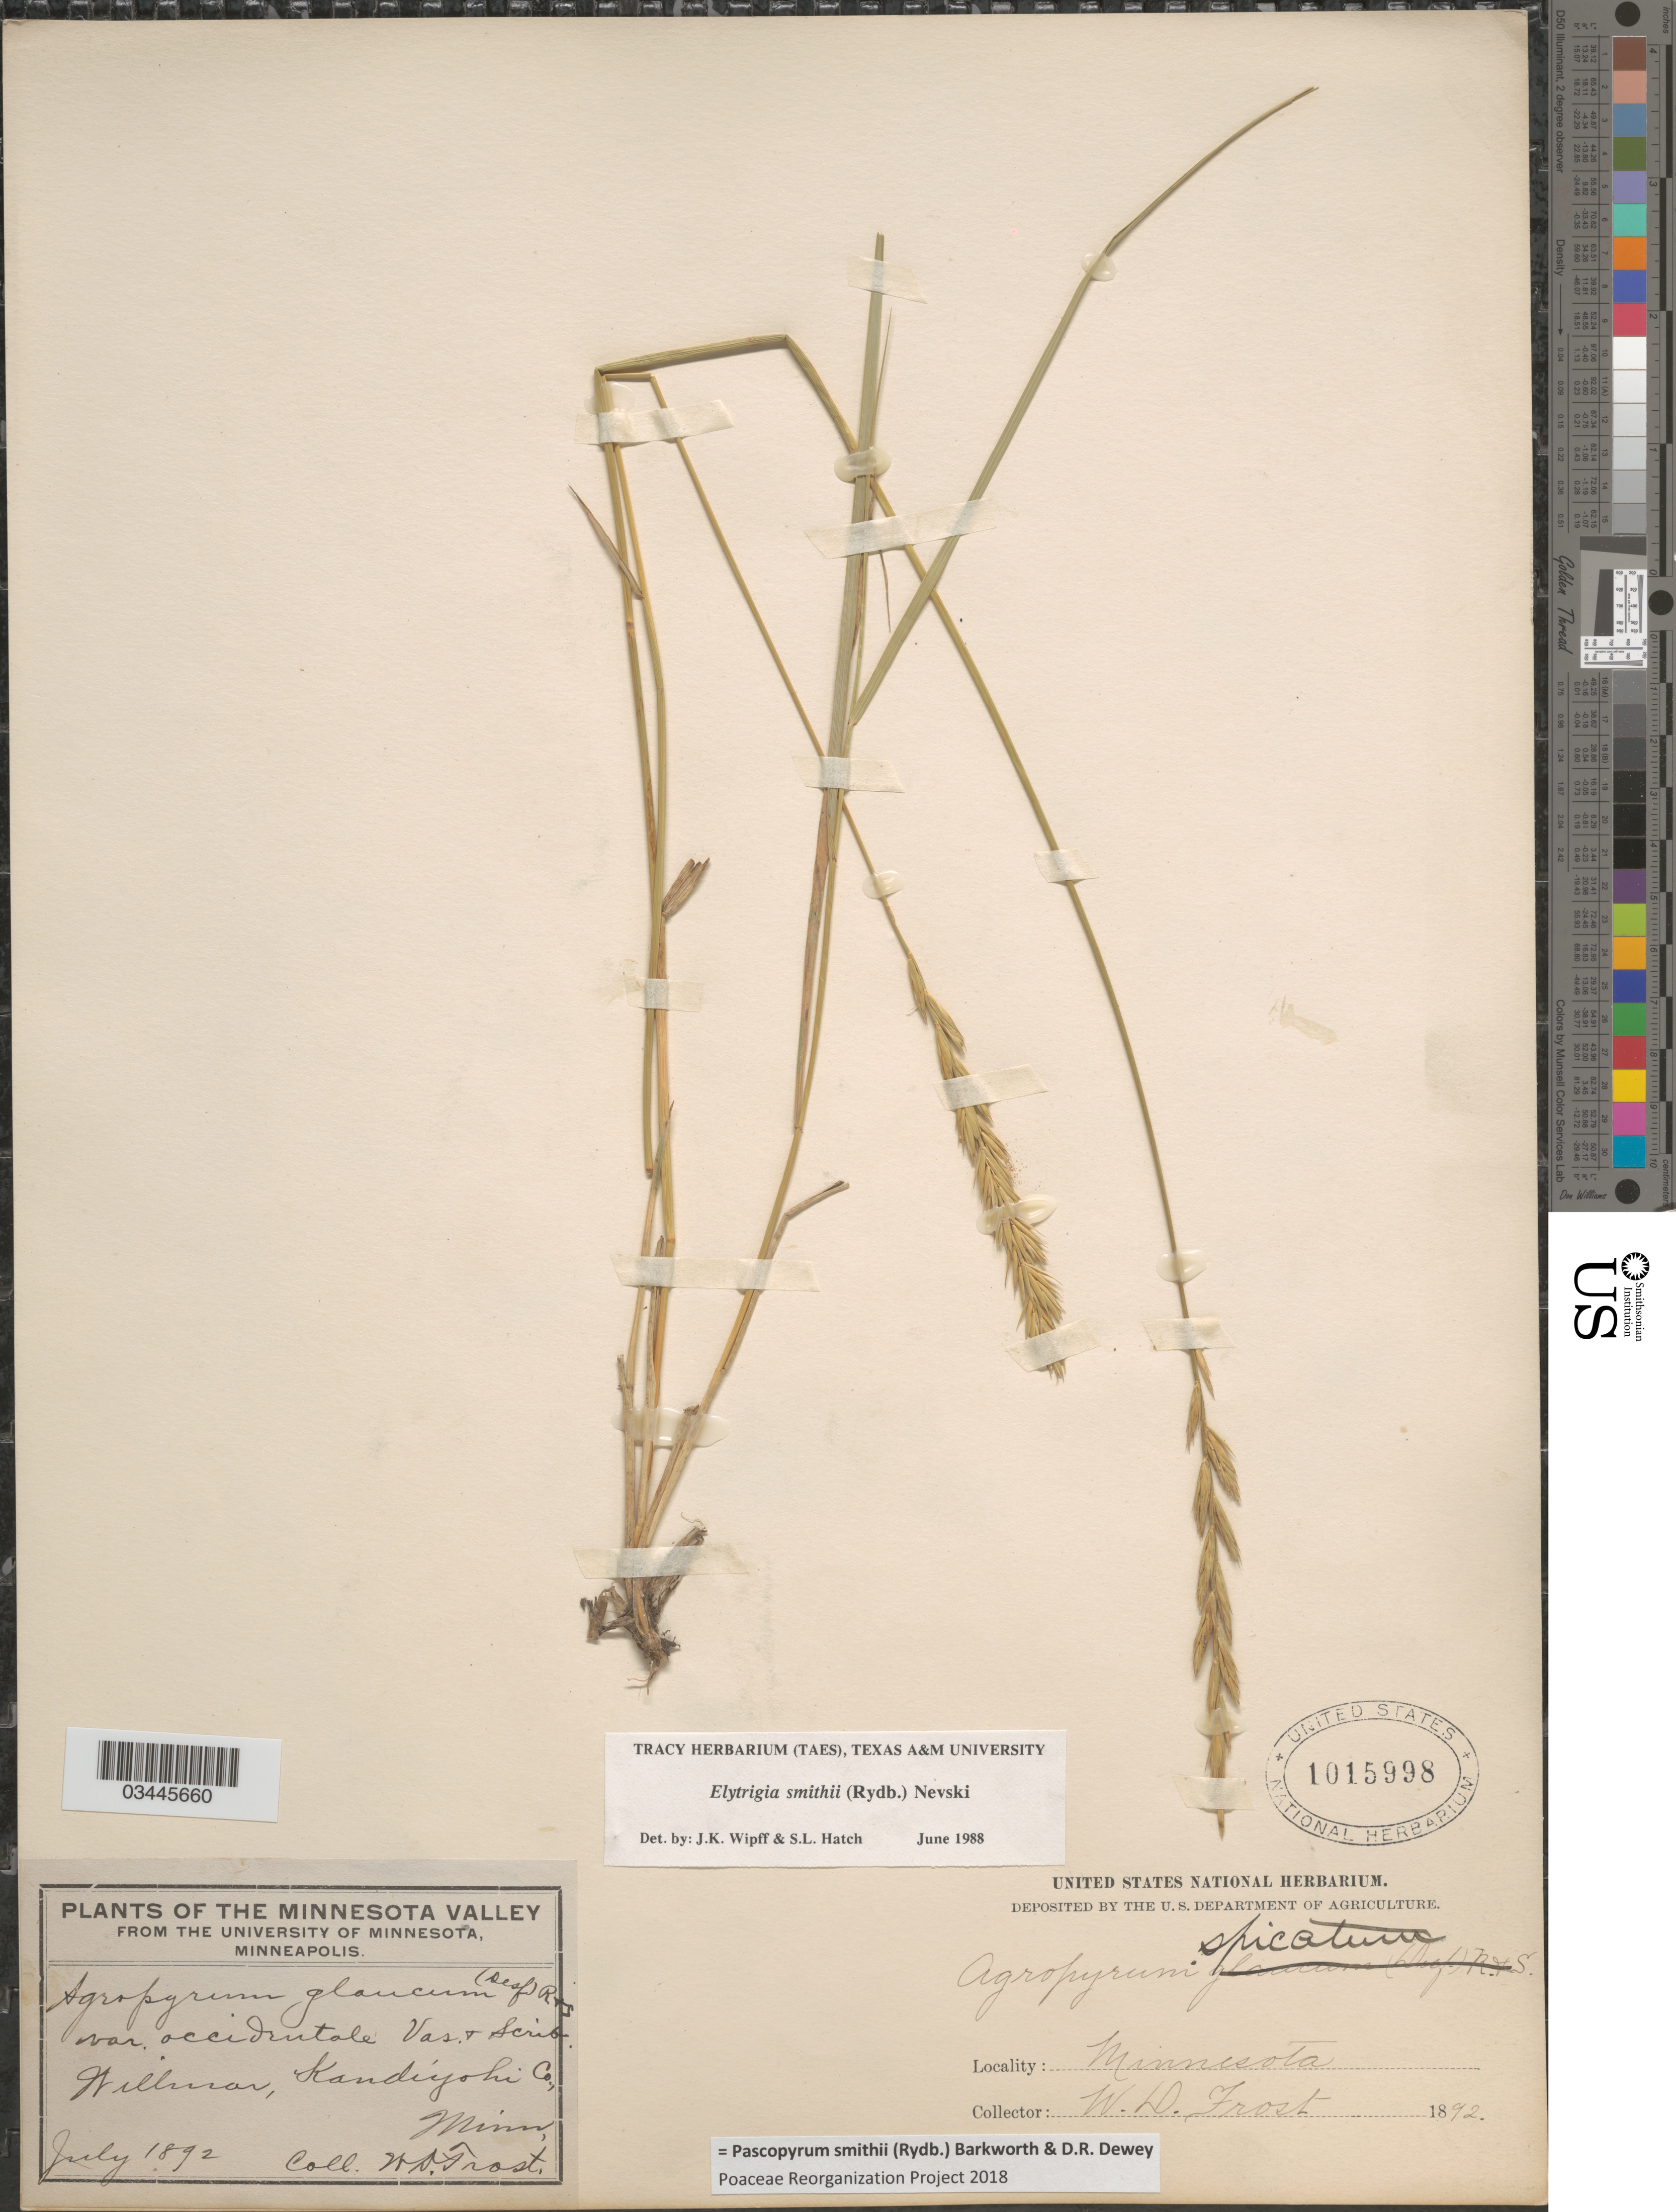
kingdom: Plantae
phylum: Tracheophyta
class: Liliopsida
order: Poales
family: Poaceae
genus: Pascopyrum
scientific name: Pascopyrum smithii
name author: (Rydb.) Barkworth & Dewey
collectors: W. Frost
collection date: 1892-07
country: United States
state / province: Minnesota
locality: Minnesota Valley. Willmar, Kandiyohi Co.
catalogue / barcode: US 1015998